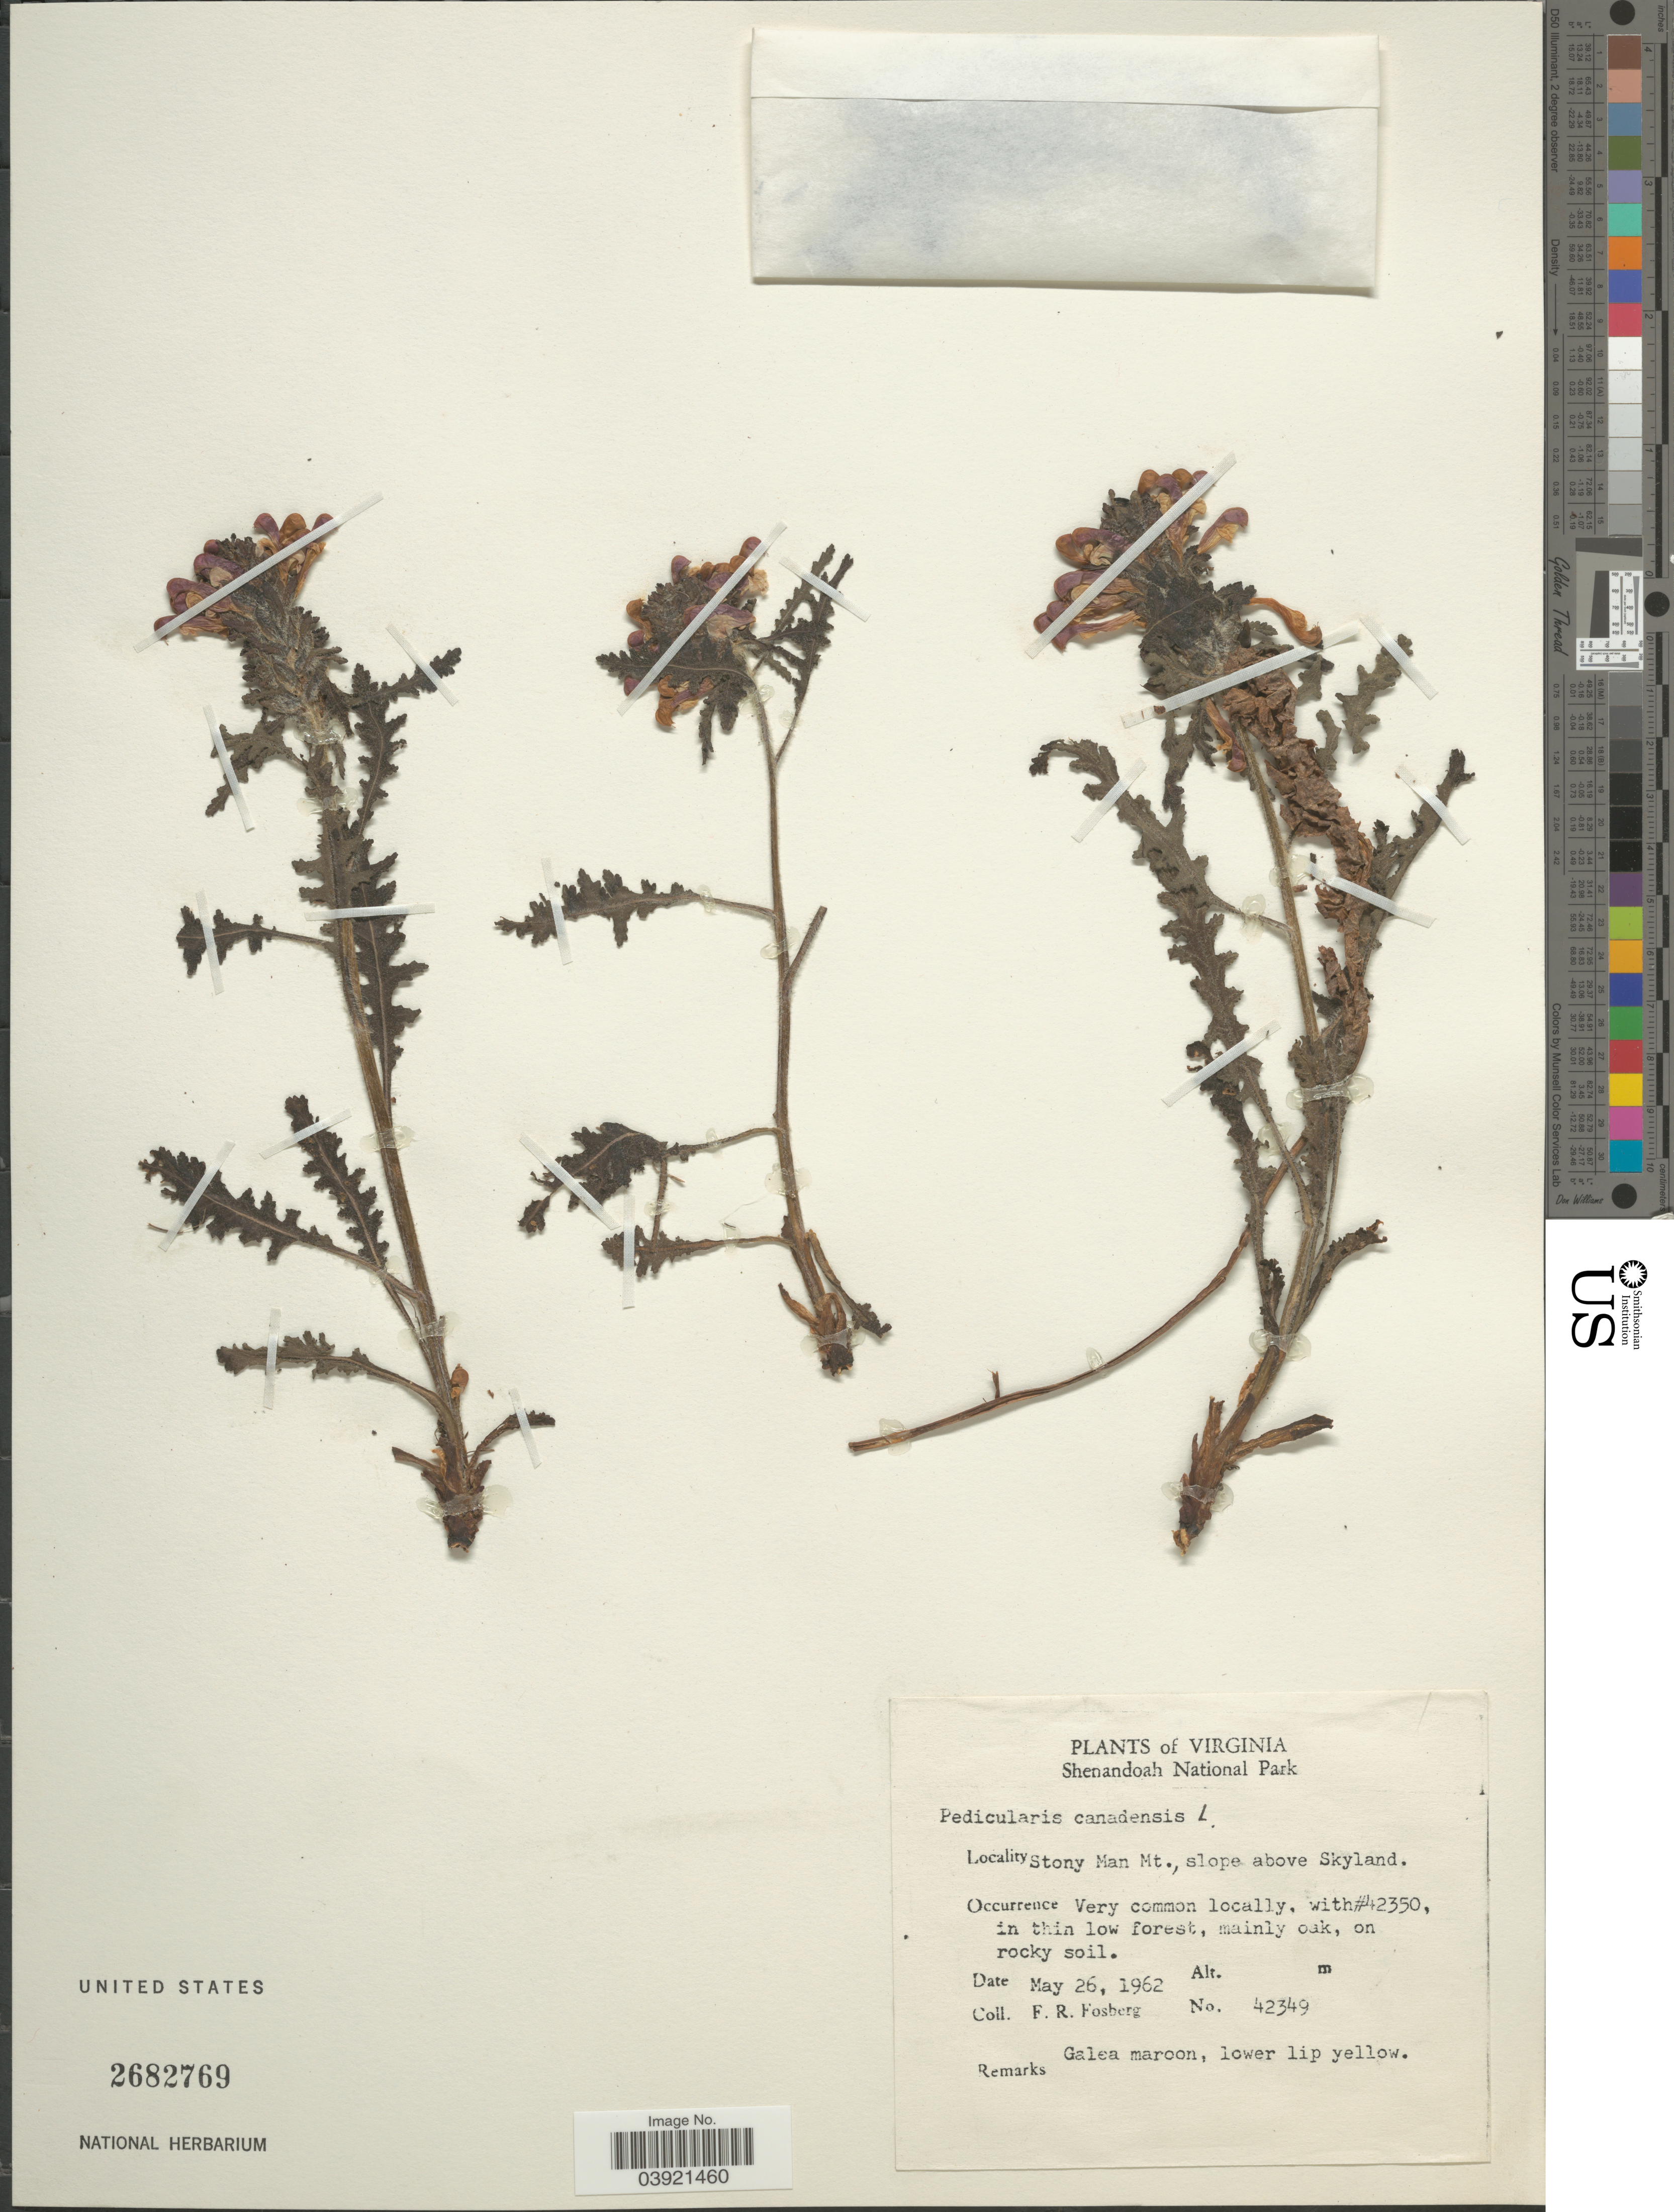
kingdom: Plantae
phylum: Tracheophyta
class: Magnoliopsida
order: Lamiales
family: Orobanchaceae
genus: Pedicularis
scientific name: Pedicularis canadensis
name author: L.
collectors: F. R. Fosberg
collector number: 42349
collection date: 1962-05-26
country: United States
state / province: Virginia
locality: Shenandoah National Park. Stony Man Mt., slope above Skyland.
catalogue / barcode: US 2682769